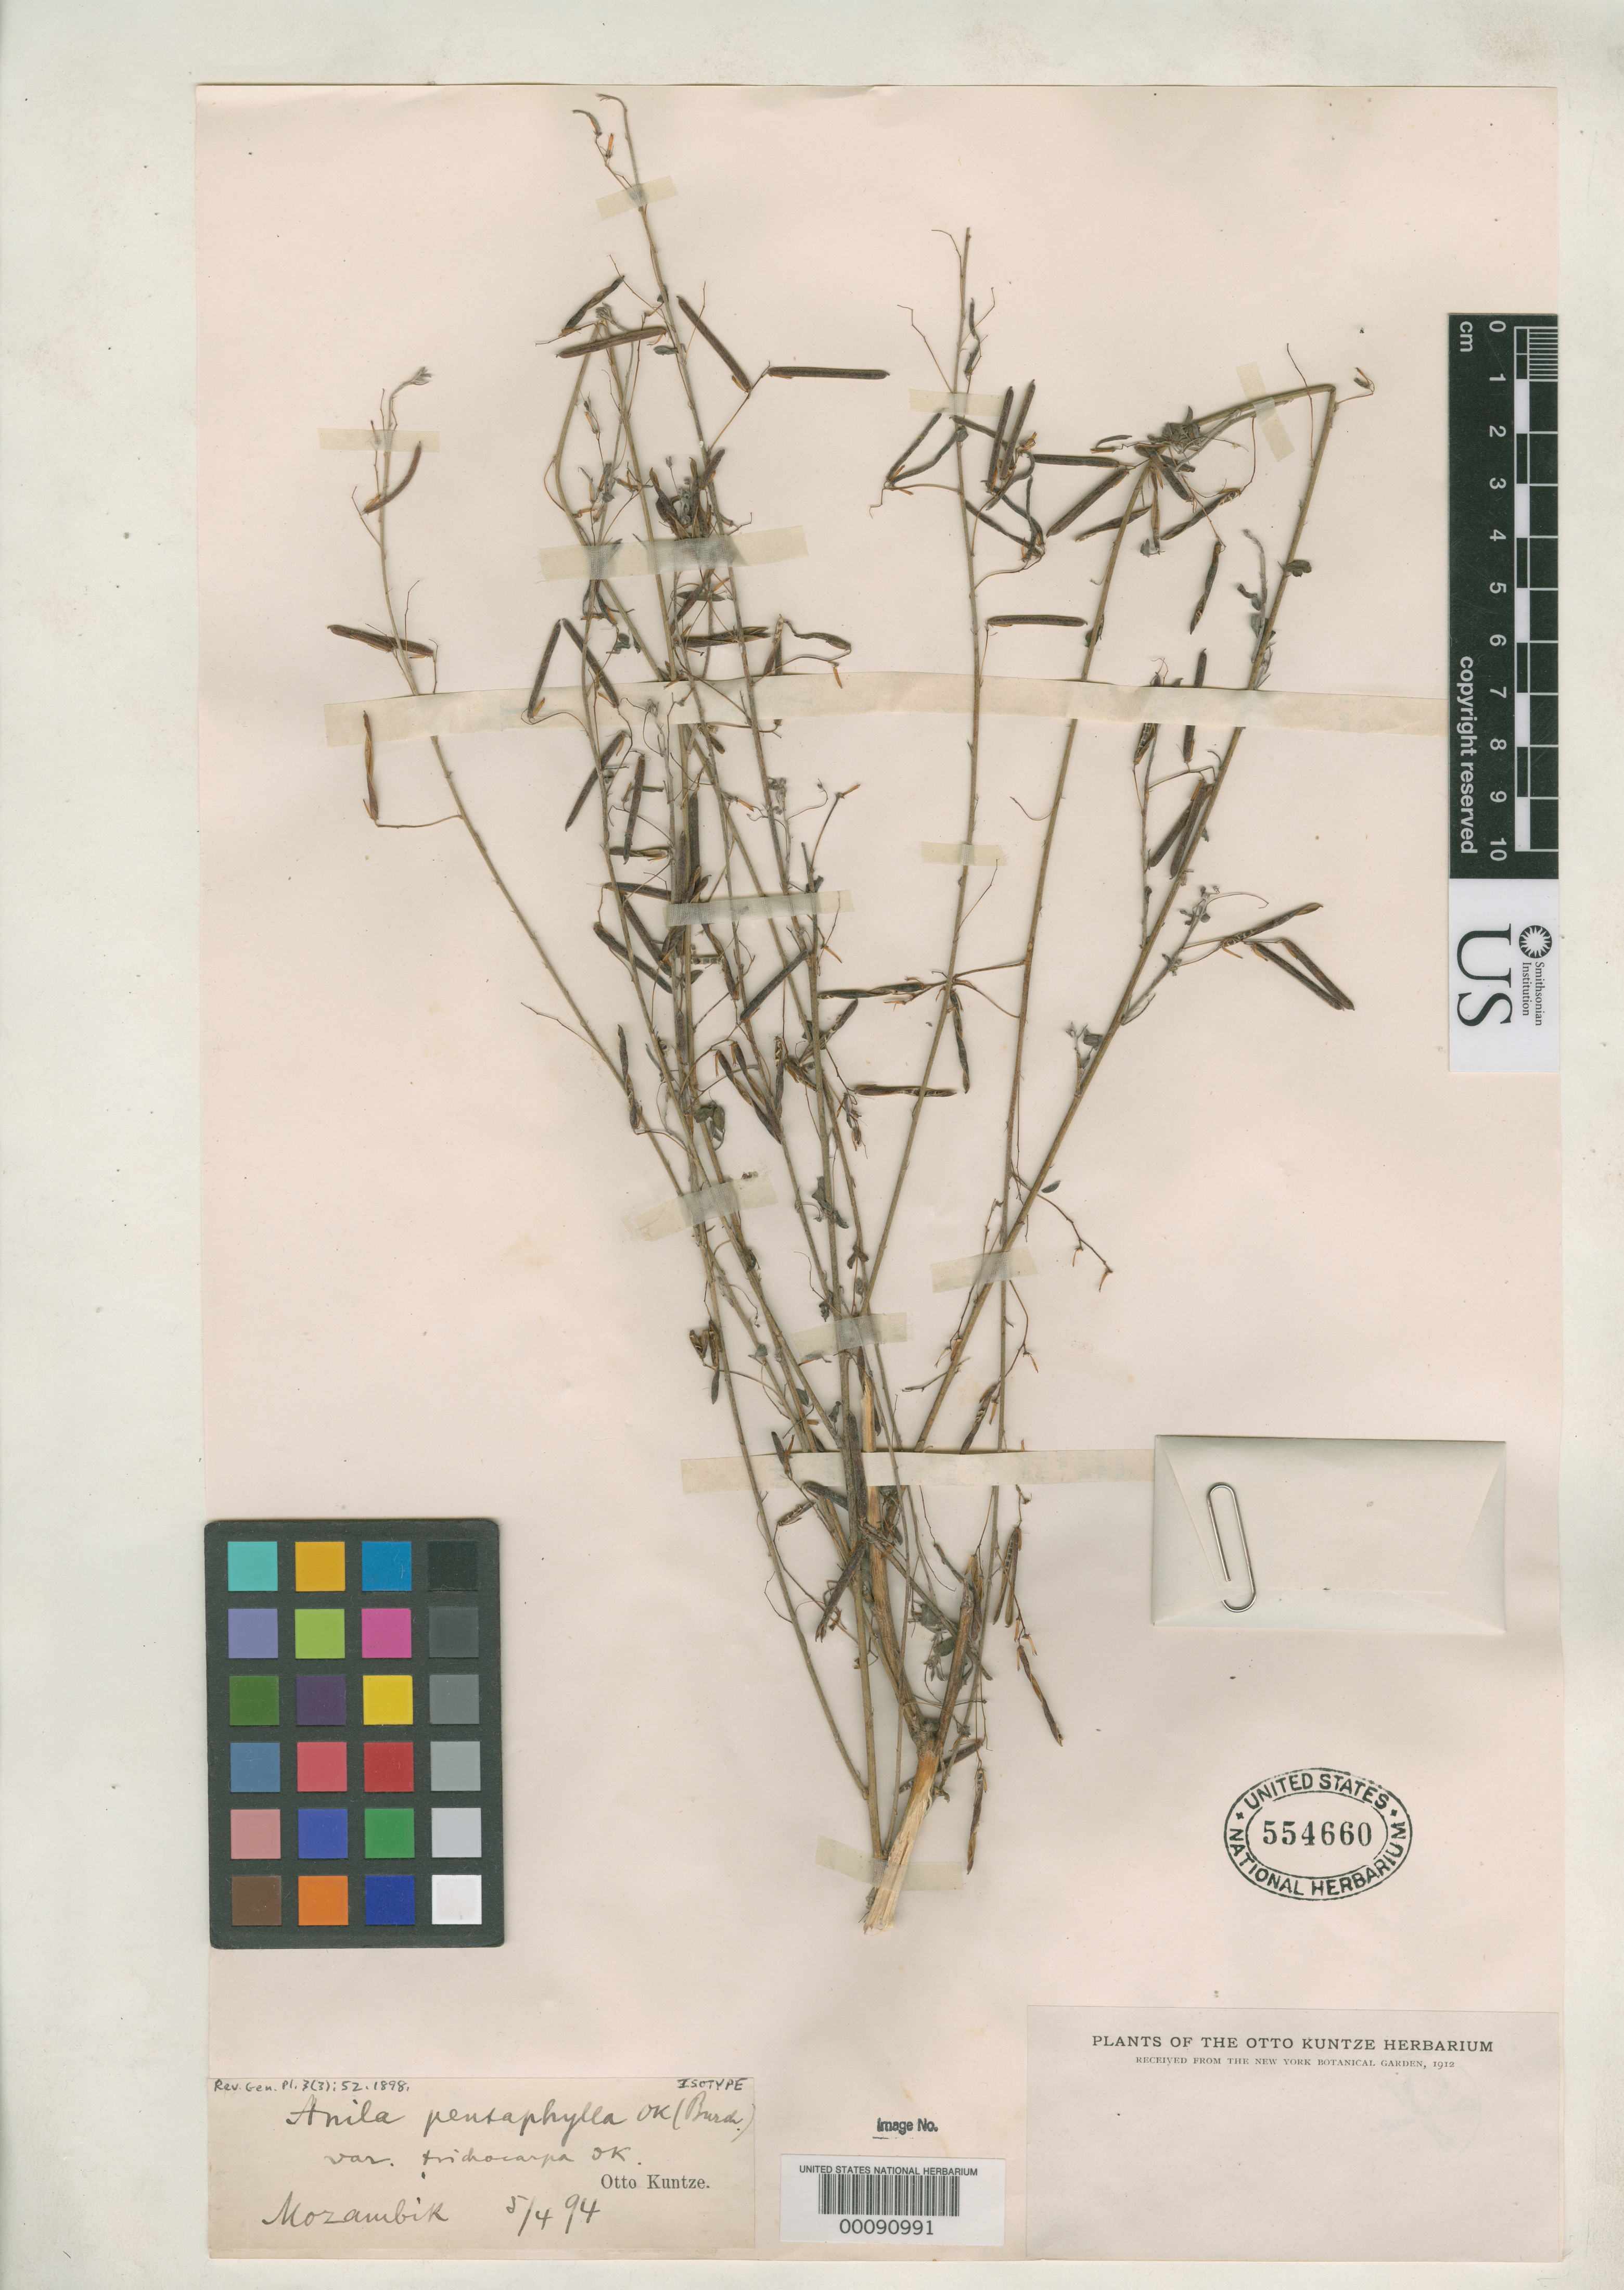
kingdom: Plantae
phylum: Tracheophyta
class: Magnoliopsida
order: Fabales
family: Fabaceae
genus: Anila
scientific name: Anila pentaphylla var. trichocarpa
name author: Kuntze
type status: Isotype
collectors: C.E.O. Kuntze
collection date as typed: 05 Apr 1894 or 04 May 1894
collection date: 1894-04-05 or 1894-05-04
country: Mozambique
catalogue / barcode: US 554660